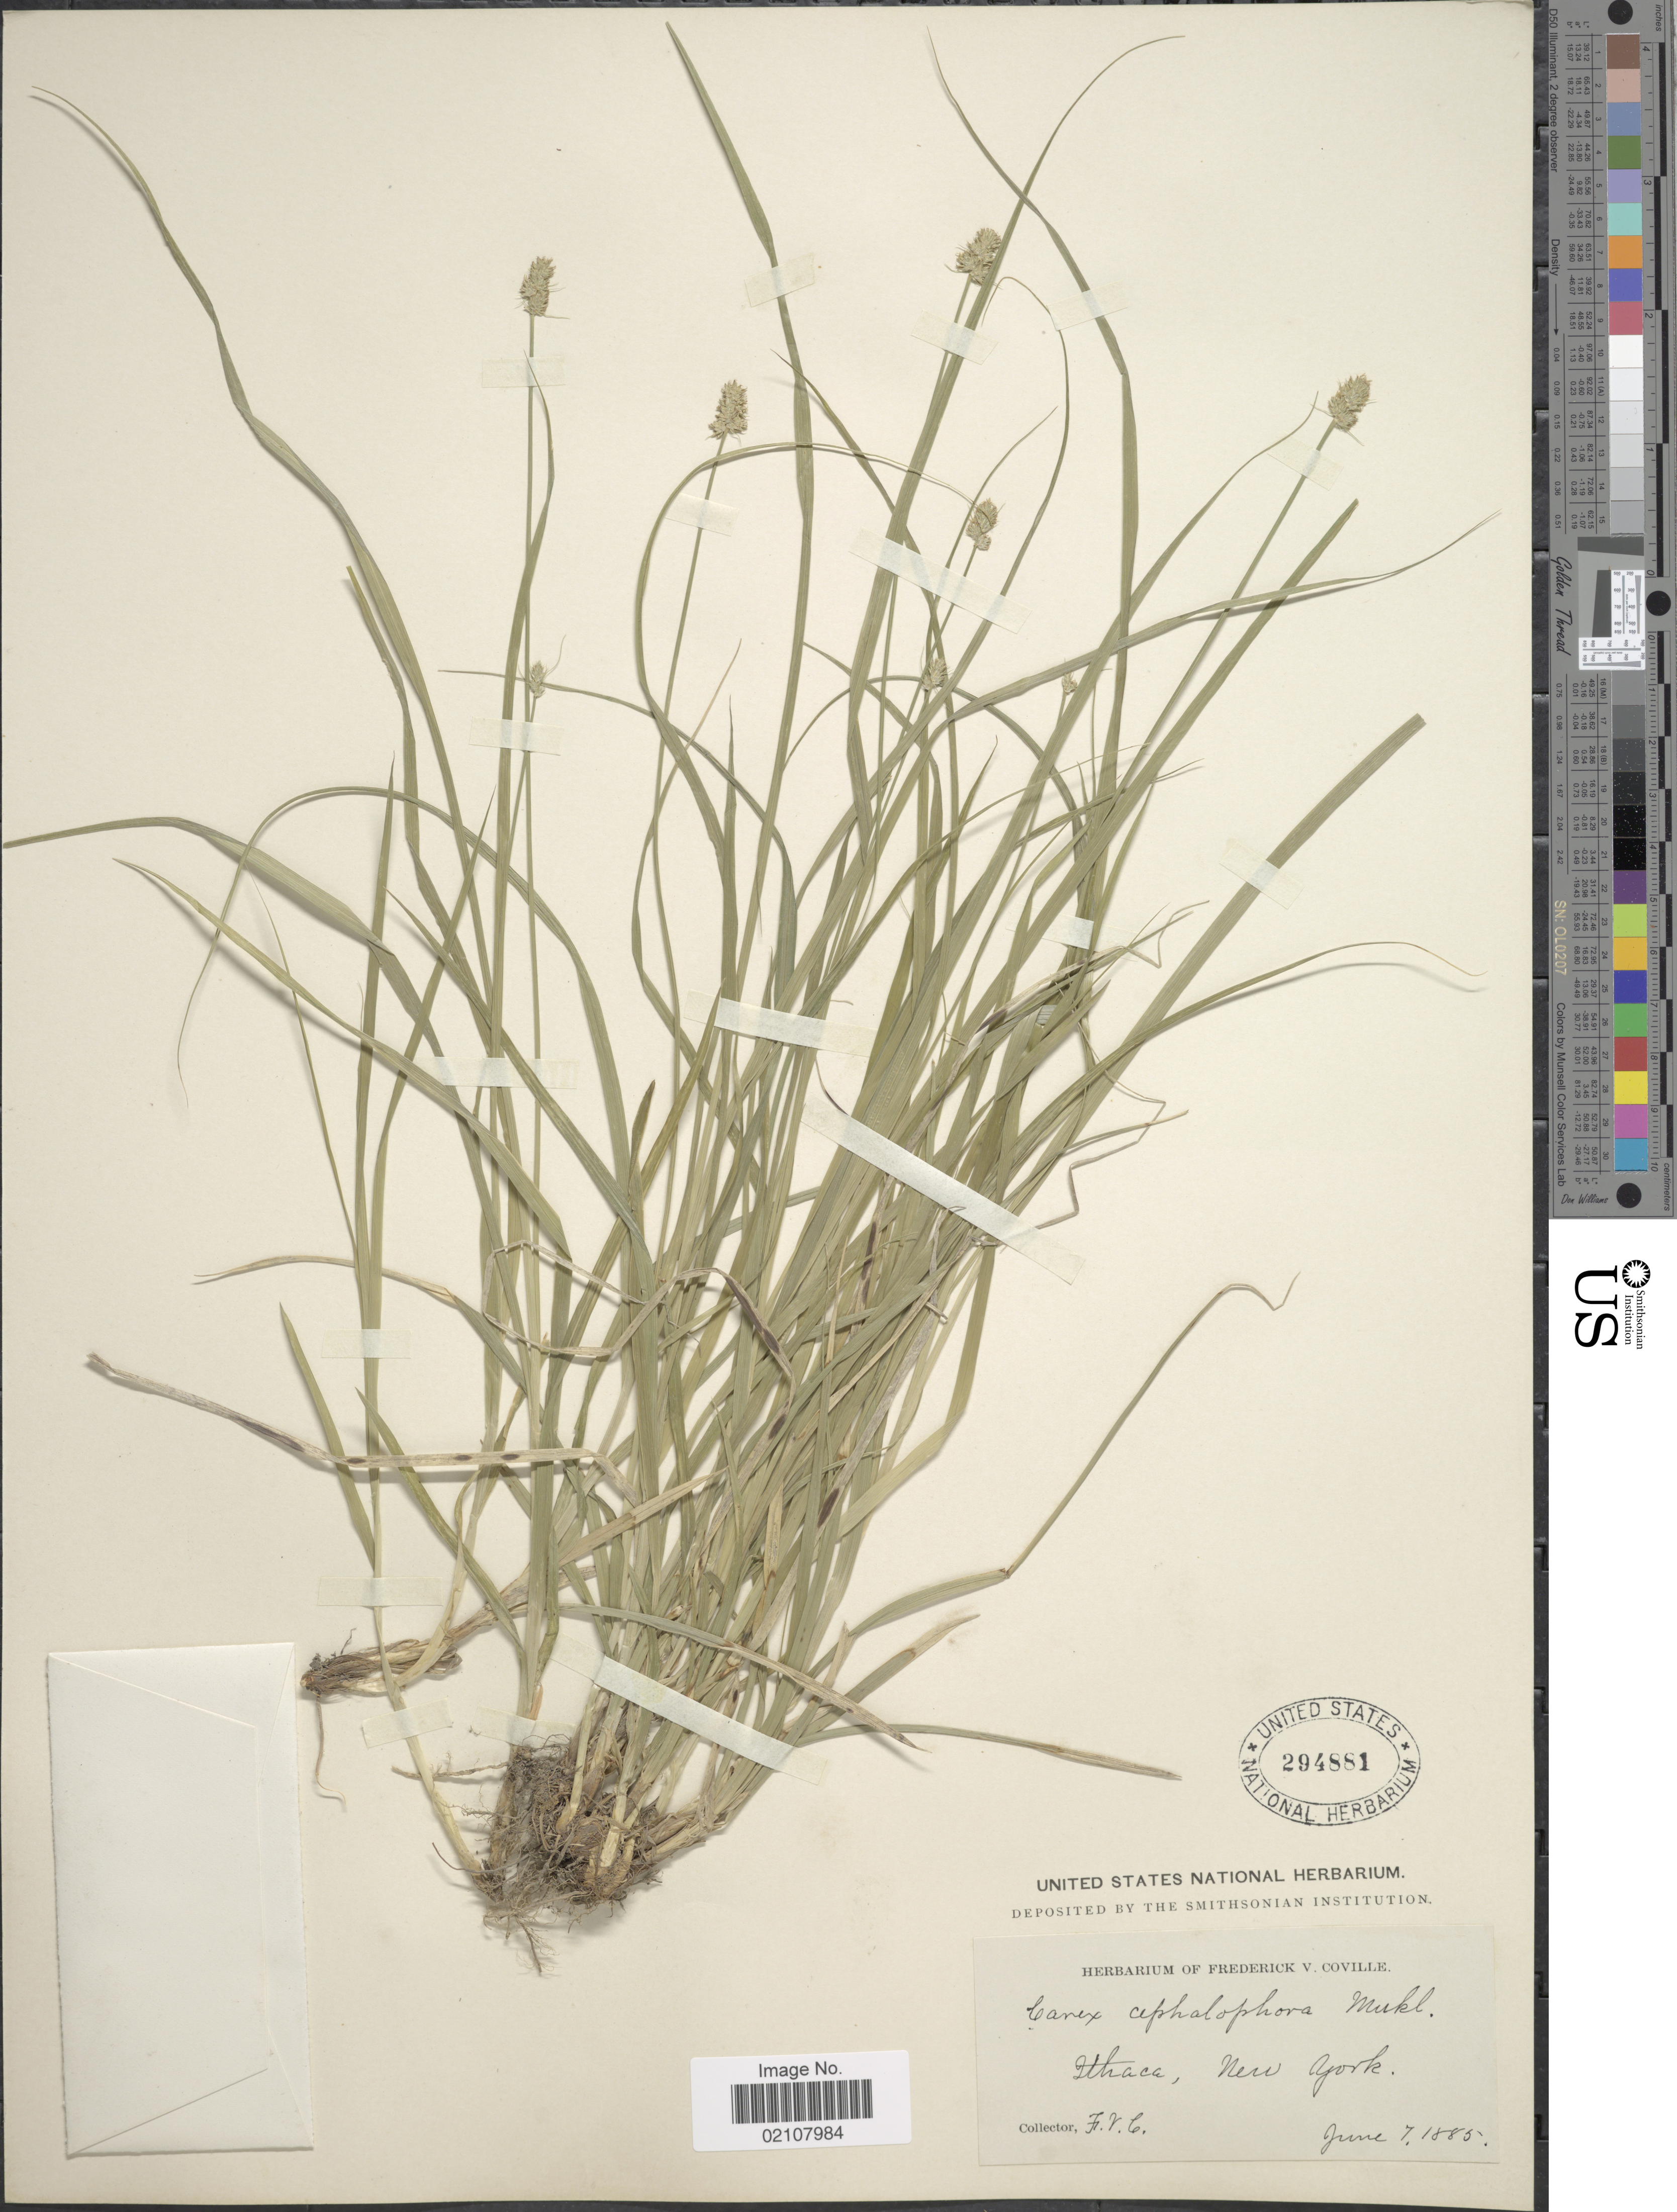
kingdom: Plantae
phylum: Tracheophyta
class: Liliopsida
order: Poales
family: Cyperaceae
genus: Carex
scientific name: Carex cephalophora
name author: Muhl. ex Willd.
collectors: F. V. Coville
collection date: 1885-06-07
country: United States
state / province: New York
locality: Ithaca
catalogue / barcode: US 294881